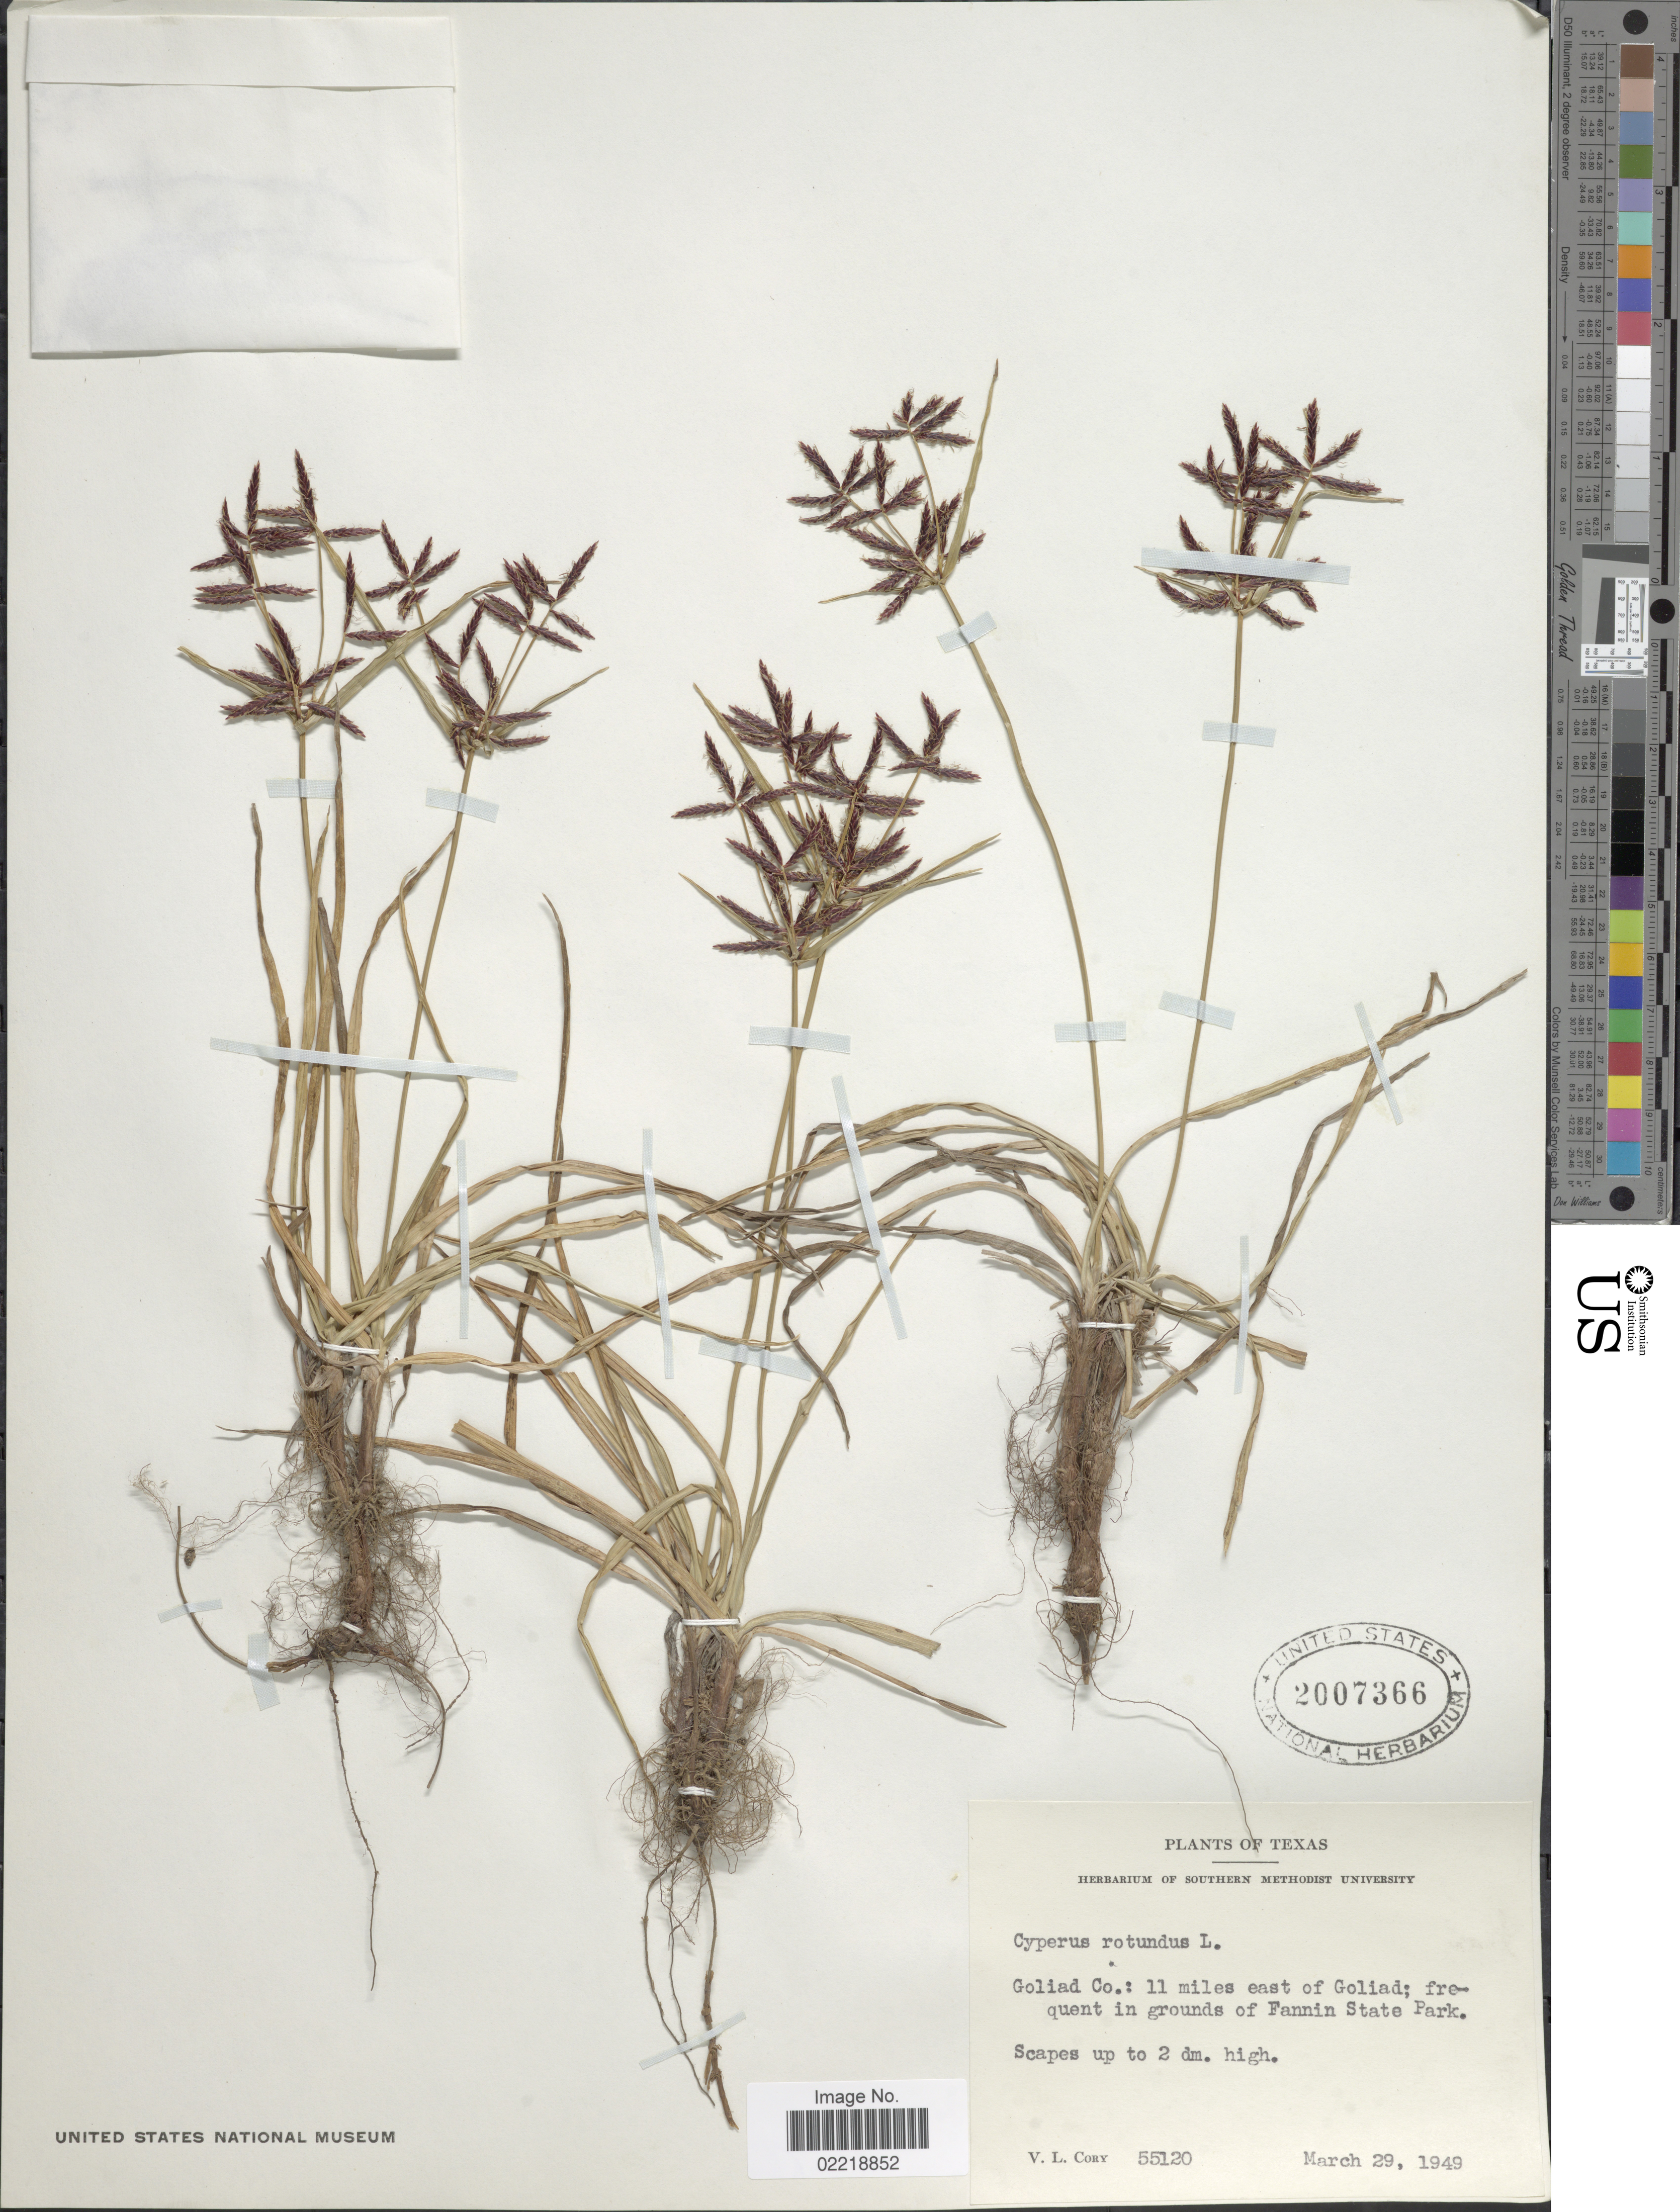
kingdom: Plantae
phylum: Tracheophyta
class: Liliopsida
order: Poales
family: Cyperaceae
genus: Cyperus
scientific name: Cyperus rotundus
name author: L.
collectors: V. Cory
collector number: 55120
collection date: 1949-03-29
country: United States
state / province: Texas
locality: Goliad Co: 11 miles east of Goliad; frequent in grounds of Fannin State Park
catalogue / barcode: US 2007366